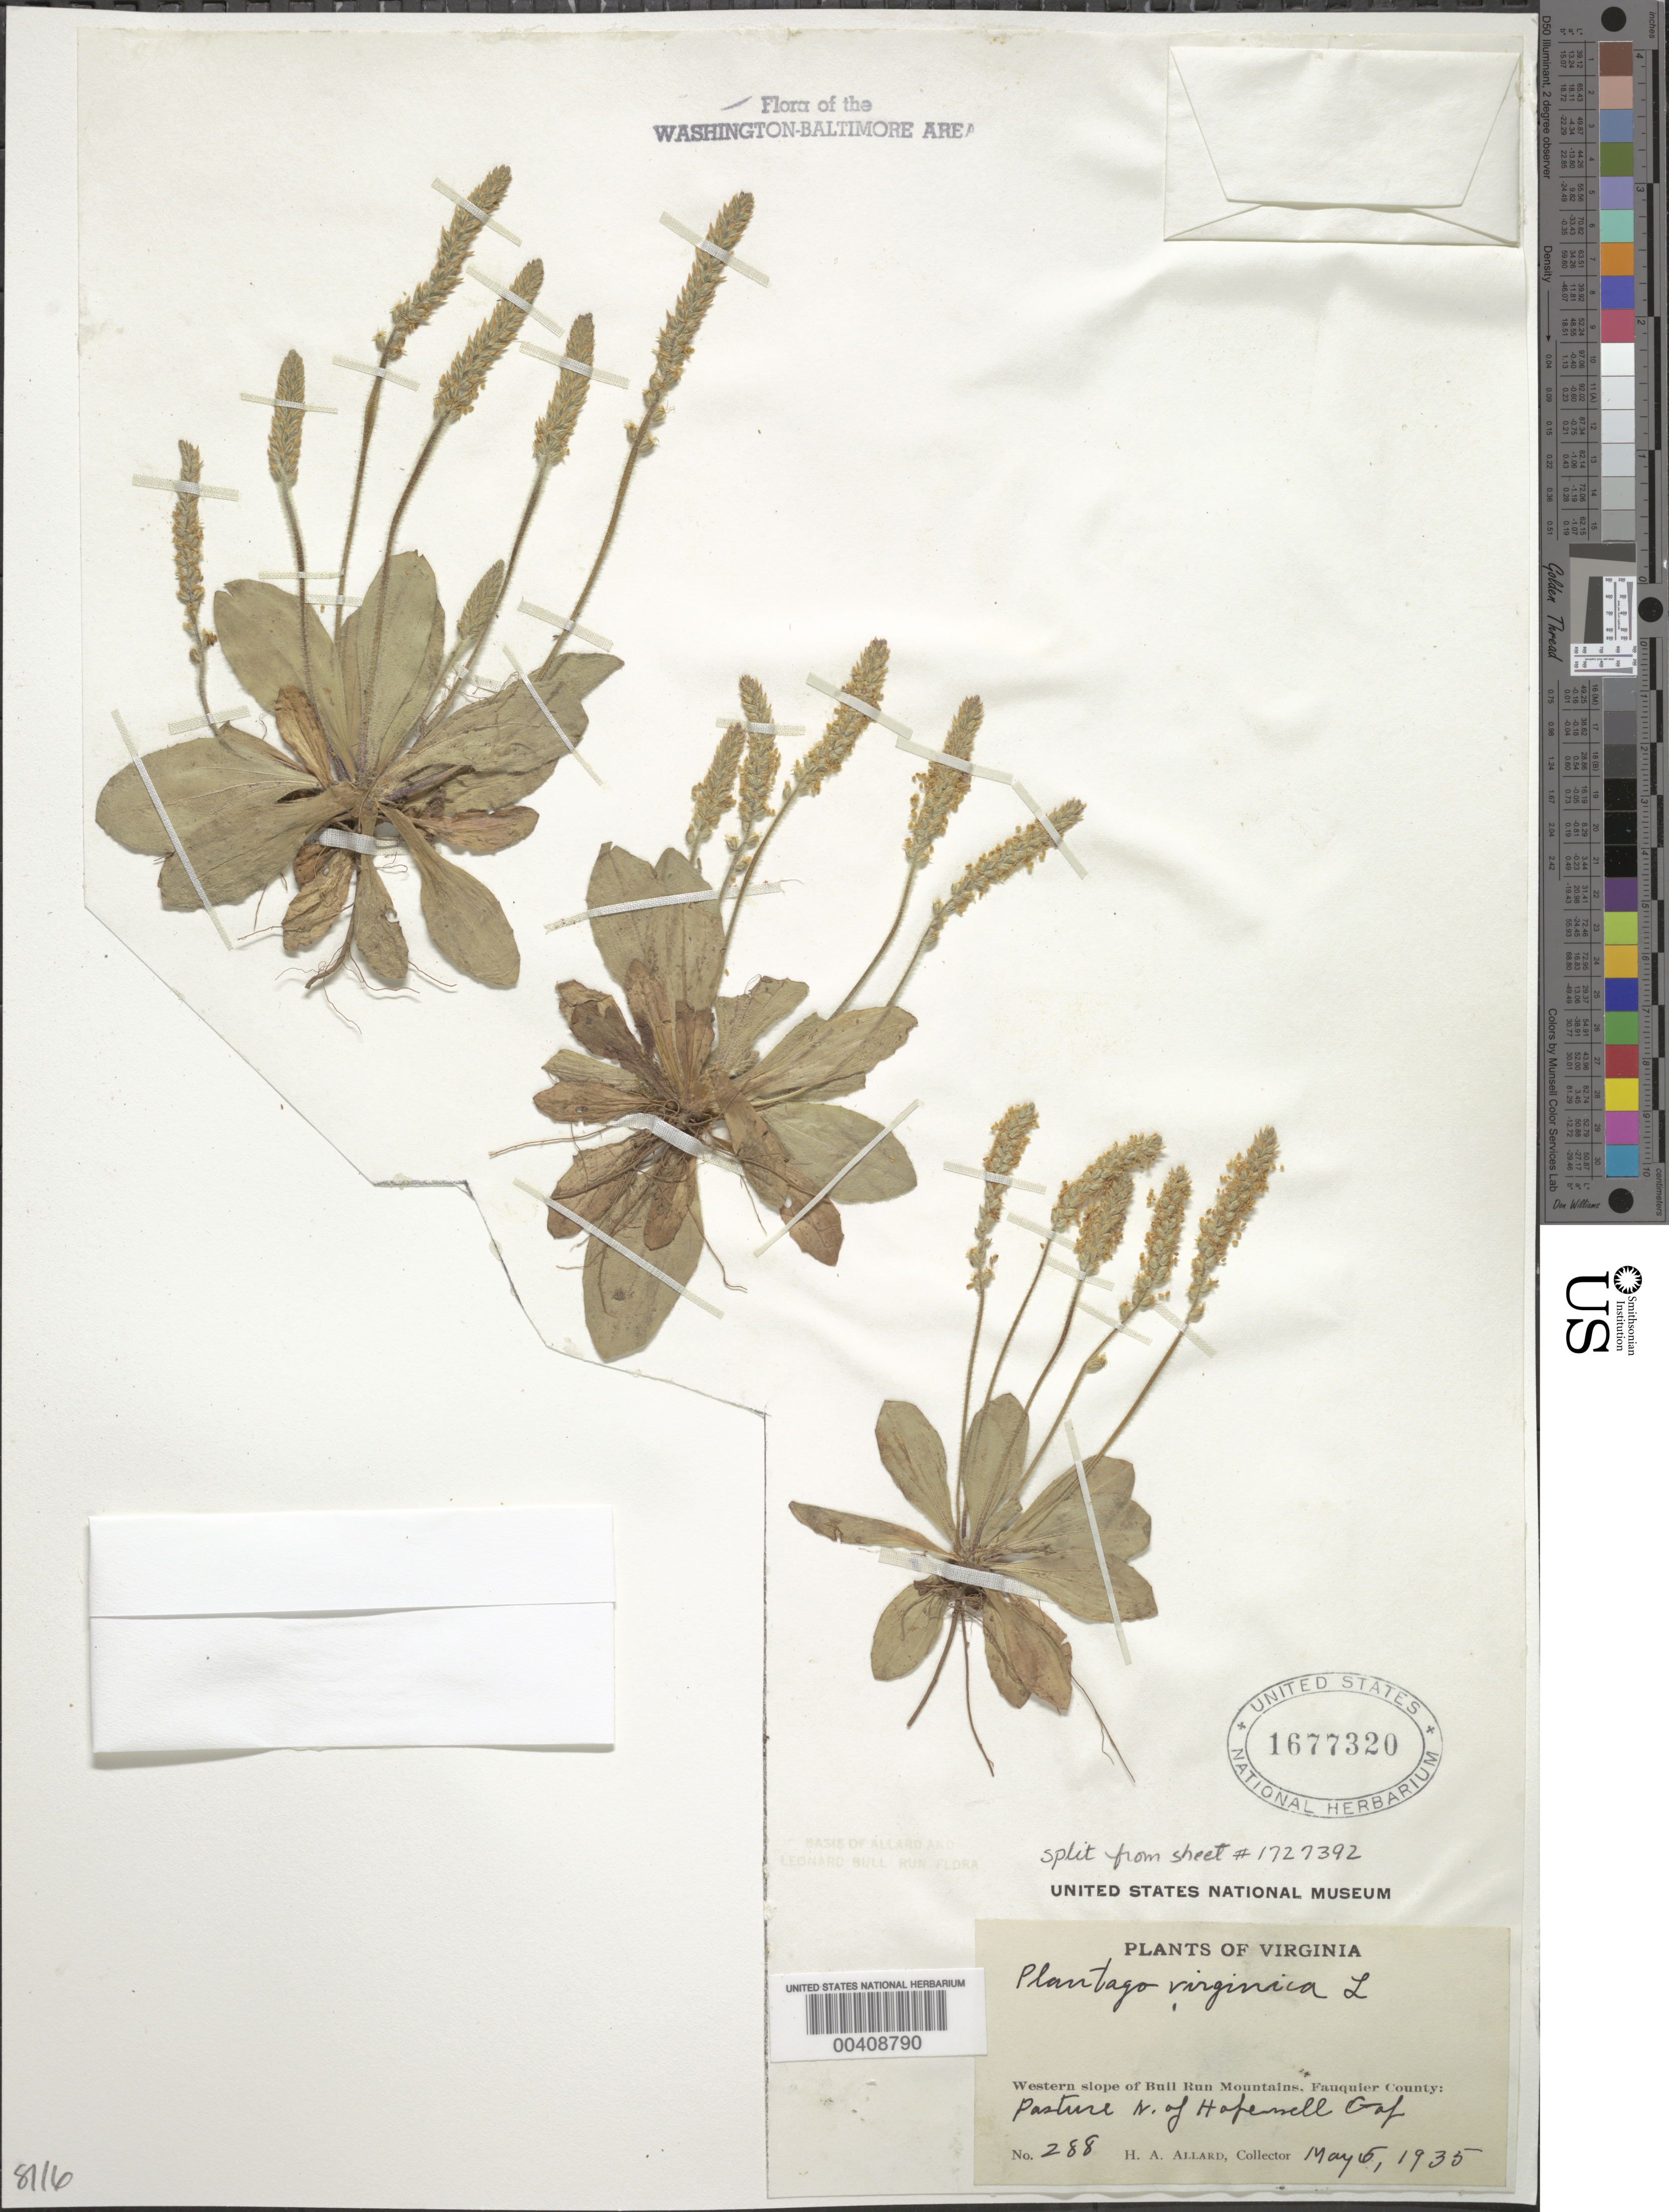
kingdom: Plantae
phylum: Tracheophyta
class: Magnoliopsida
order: Lamiales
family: Plantaginaceae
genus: Plantago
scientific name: Plantago virginica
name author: L.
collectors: H. A. Allard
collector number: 288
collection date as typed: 05 May 1935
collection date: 1935-05-05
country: United States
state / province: Virginia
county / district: Fauquier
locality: Hopewell Gap, W slope of Bull Run Mts.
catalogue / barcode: US 1677320